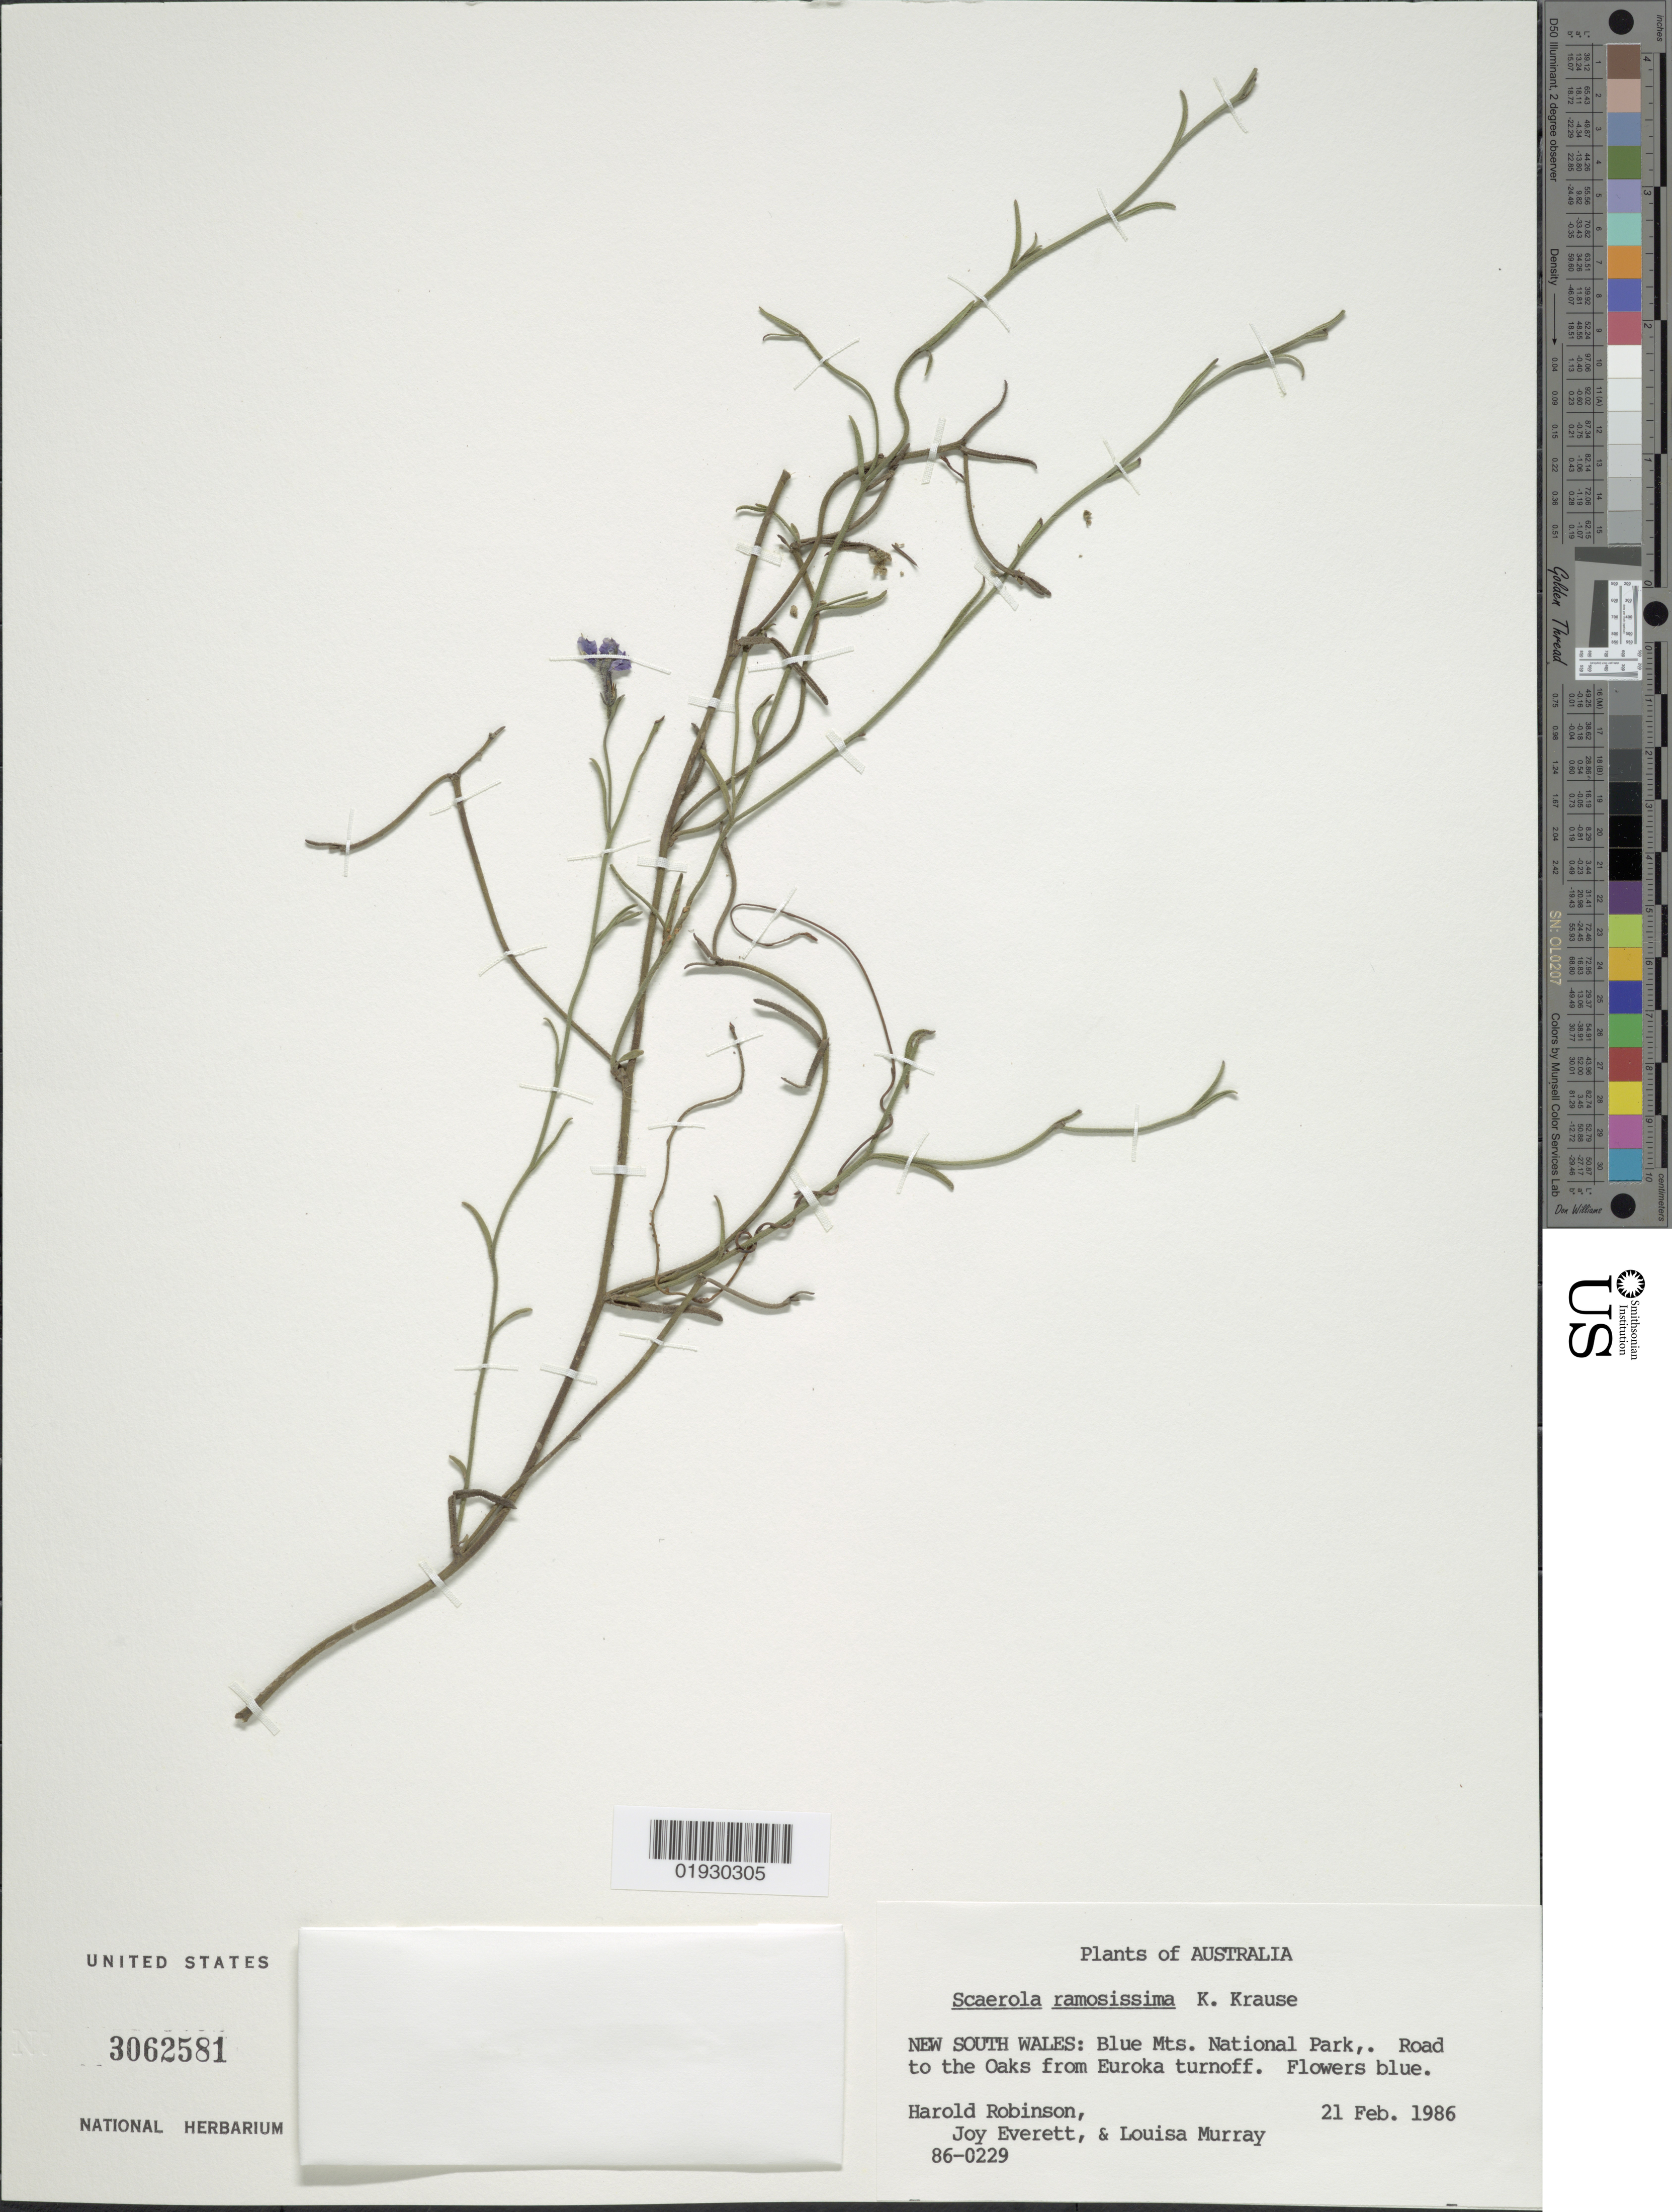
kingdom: Plantae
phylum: Tracheophyta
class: Magnoliopsida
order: Asterales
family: Goodeniaceae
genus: Scaevola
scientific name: Scaevola ramosissima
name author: K. Krause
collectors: H. Robinson, J. Everett & L. Murray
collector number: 86-0229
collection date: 1986-02-21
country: Australia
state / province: New South Wales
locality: Blue Mts. National Park., Road to the Oaks from Euroka turnoff.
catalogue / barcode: US 3062581